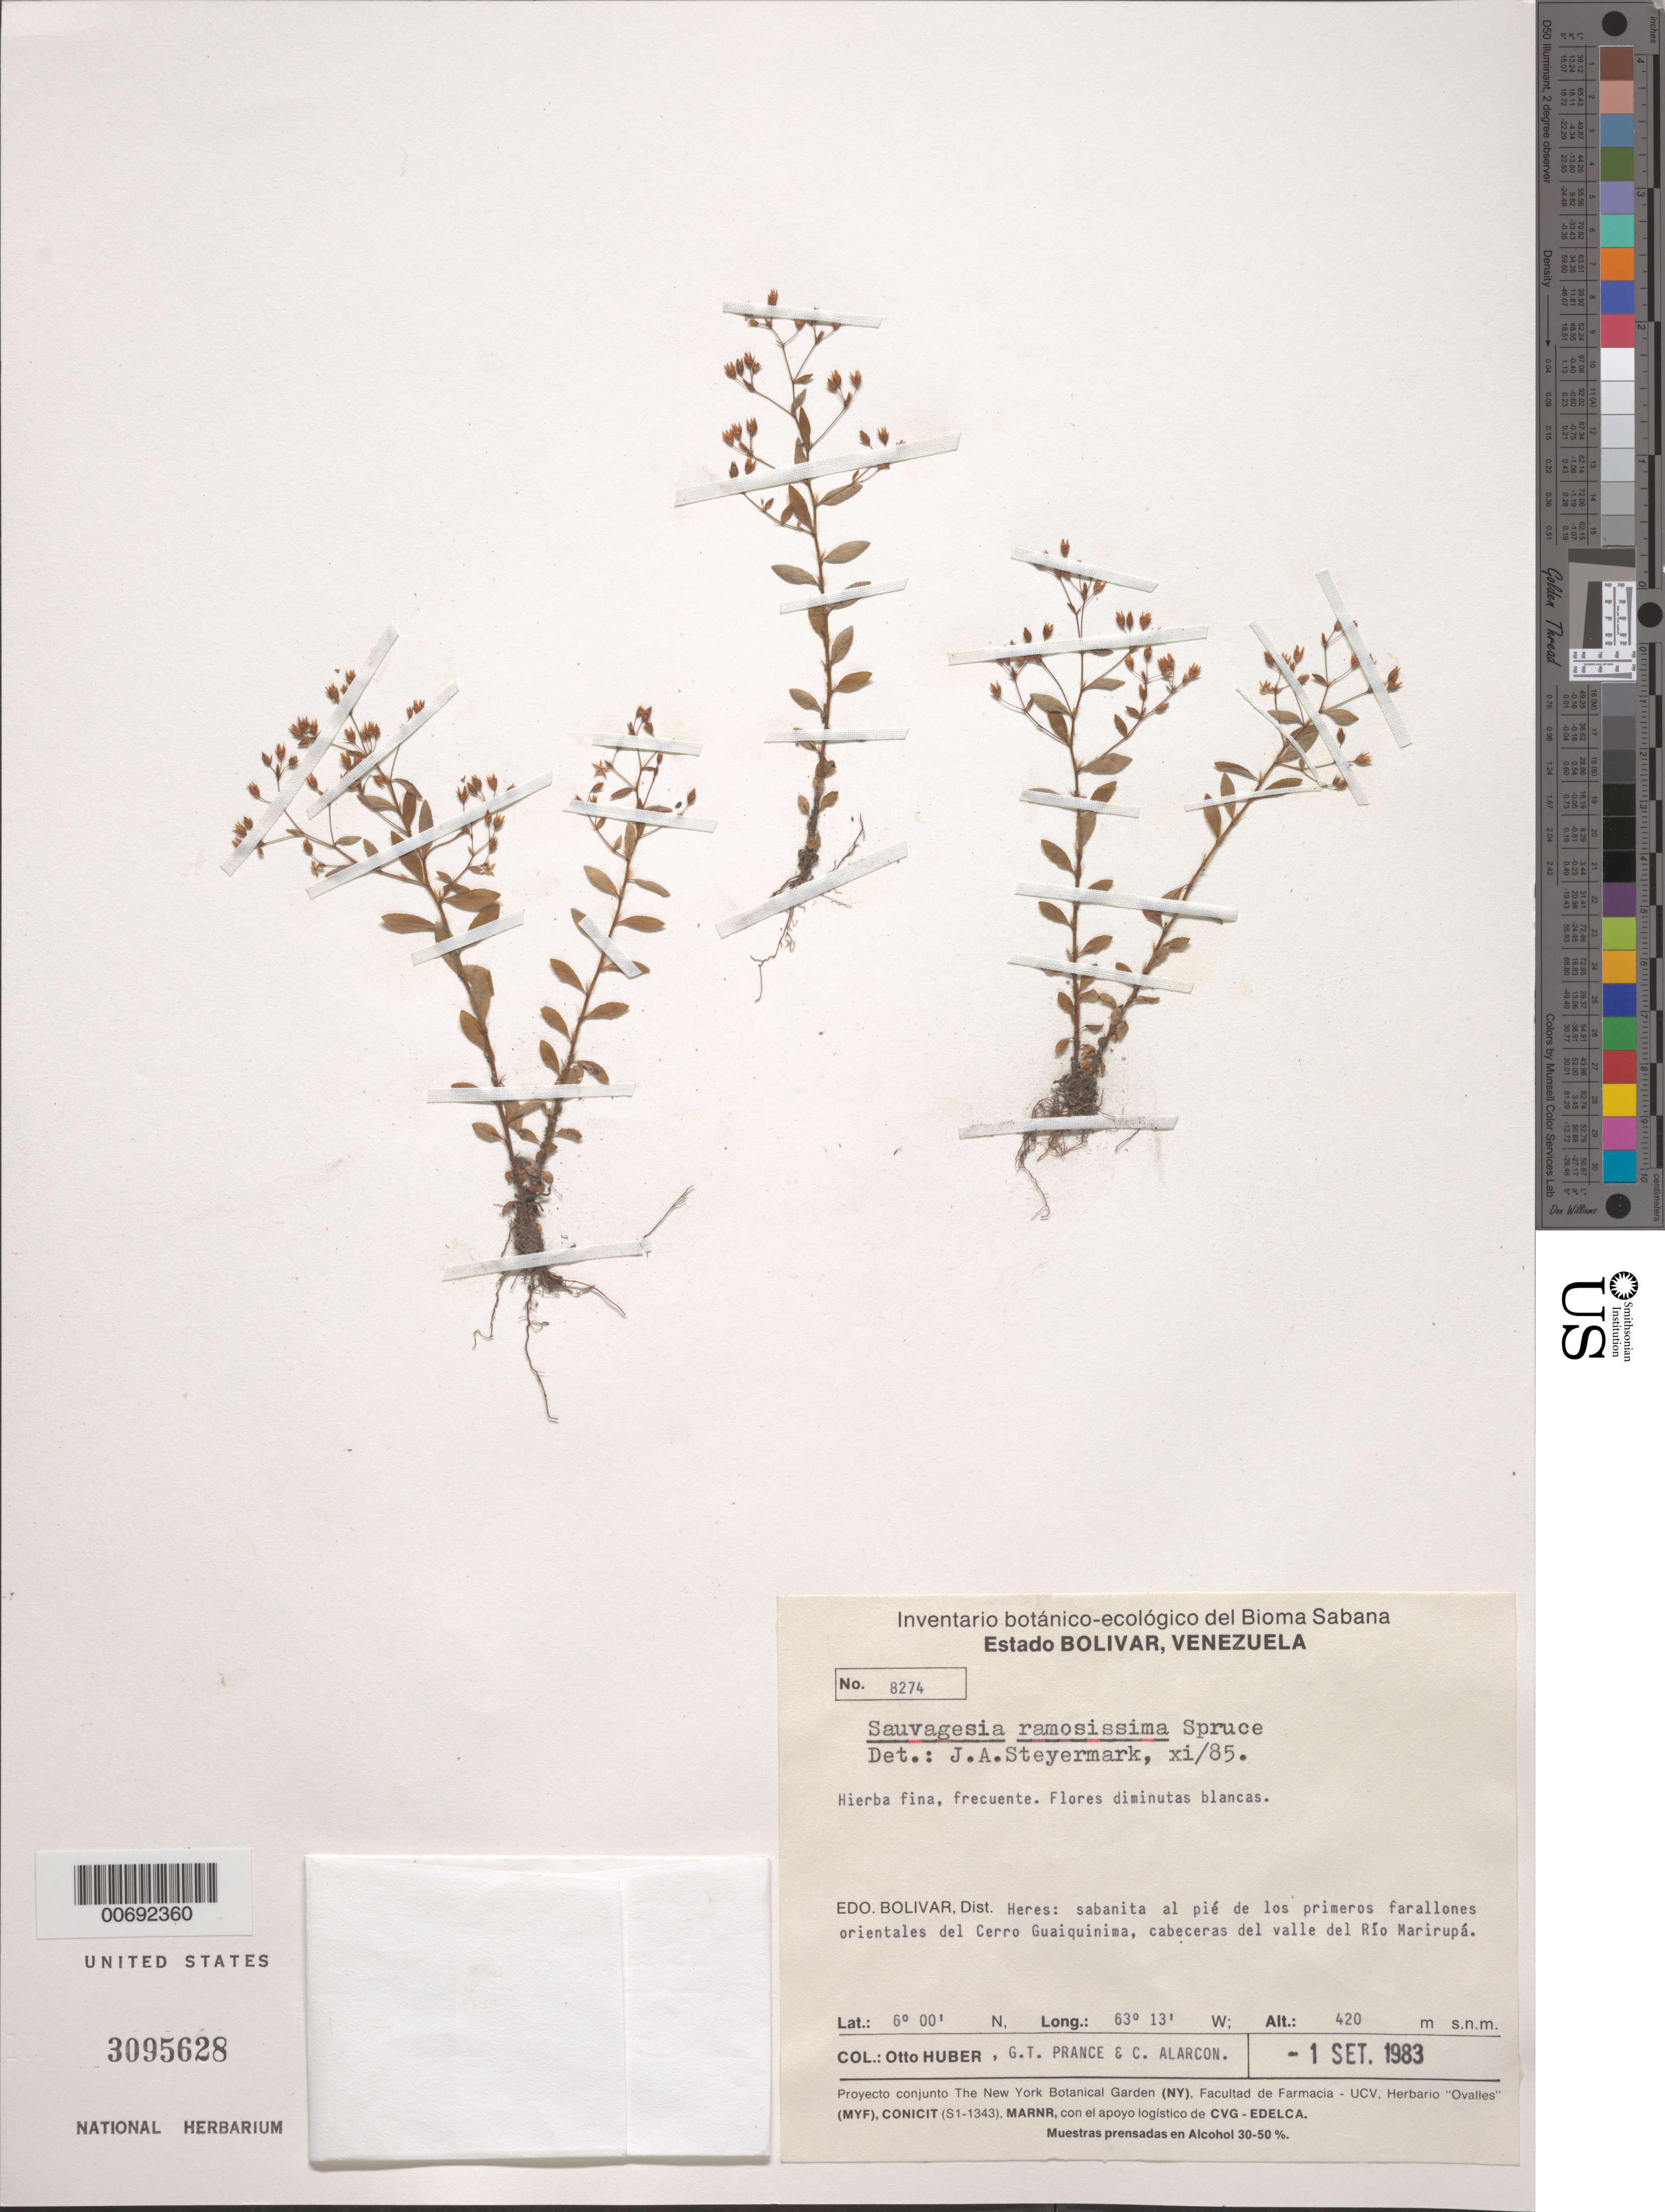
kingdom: Plantae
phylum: Tracheophyta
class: Magnoliopsida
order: Malpighiales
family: Ochnaceae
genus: Sauvagesia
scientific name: Sauvagesia ramosissima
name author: Spruce ex Eichler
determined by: Steyermark, Julian A., (VEN)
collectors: O. Huber, G. T. Prance & C. Alarcon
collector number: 8274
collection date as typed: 1-Sep-83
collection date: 1983-09-01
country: Venezuela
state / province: Bolívar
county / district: Heres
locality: Cerro Guaiquinima, valle del Río Marirupa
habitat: Sabanita al pié de los primros farallones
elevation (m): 420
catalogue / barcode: US 3095628